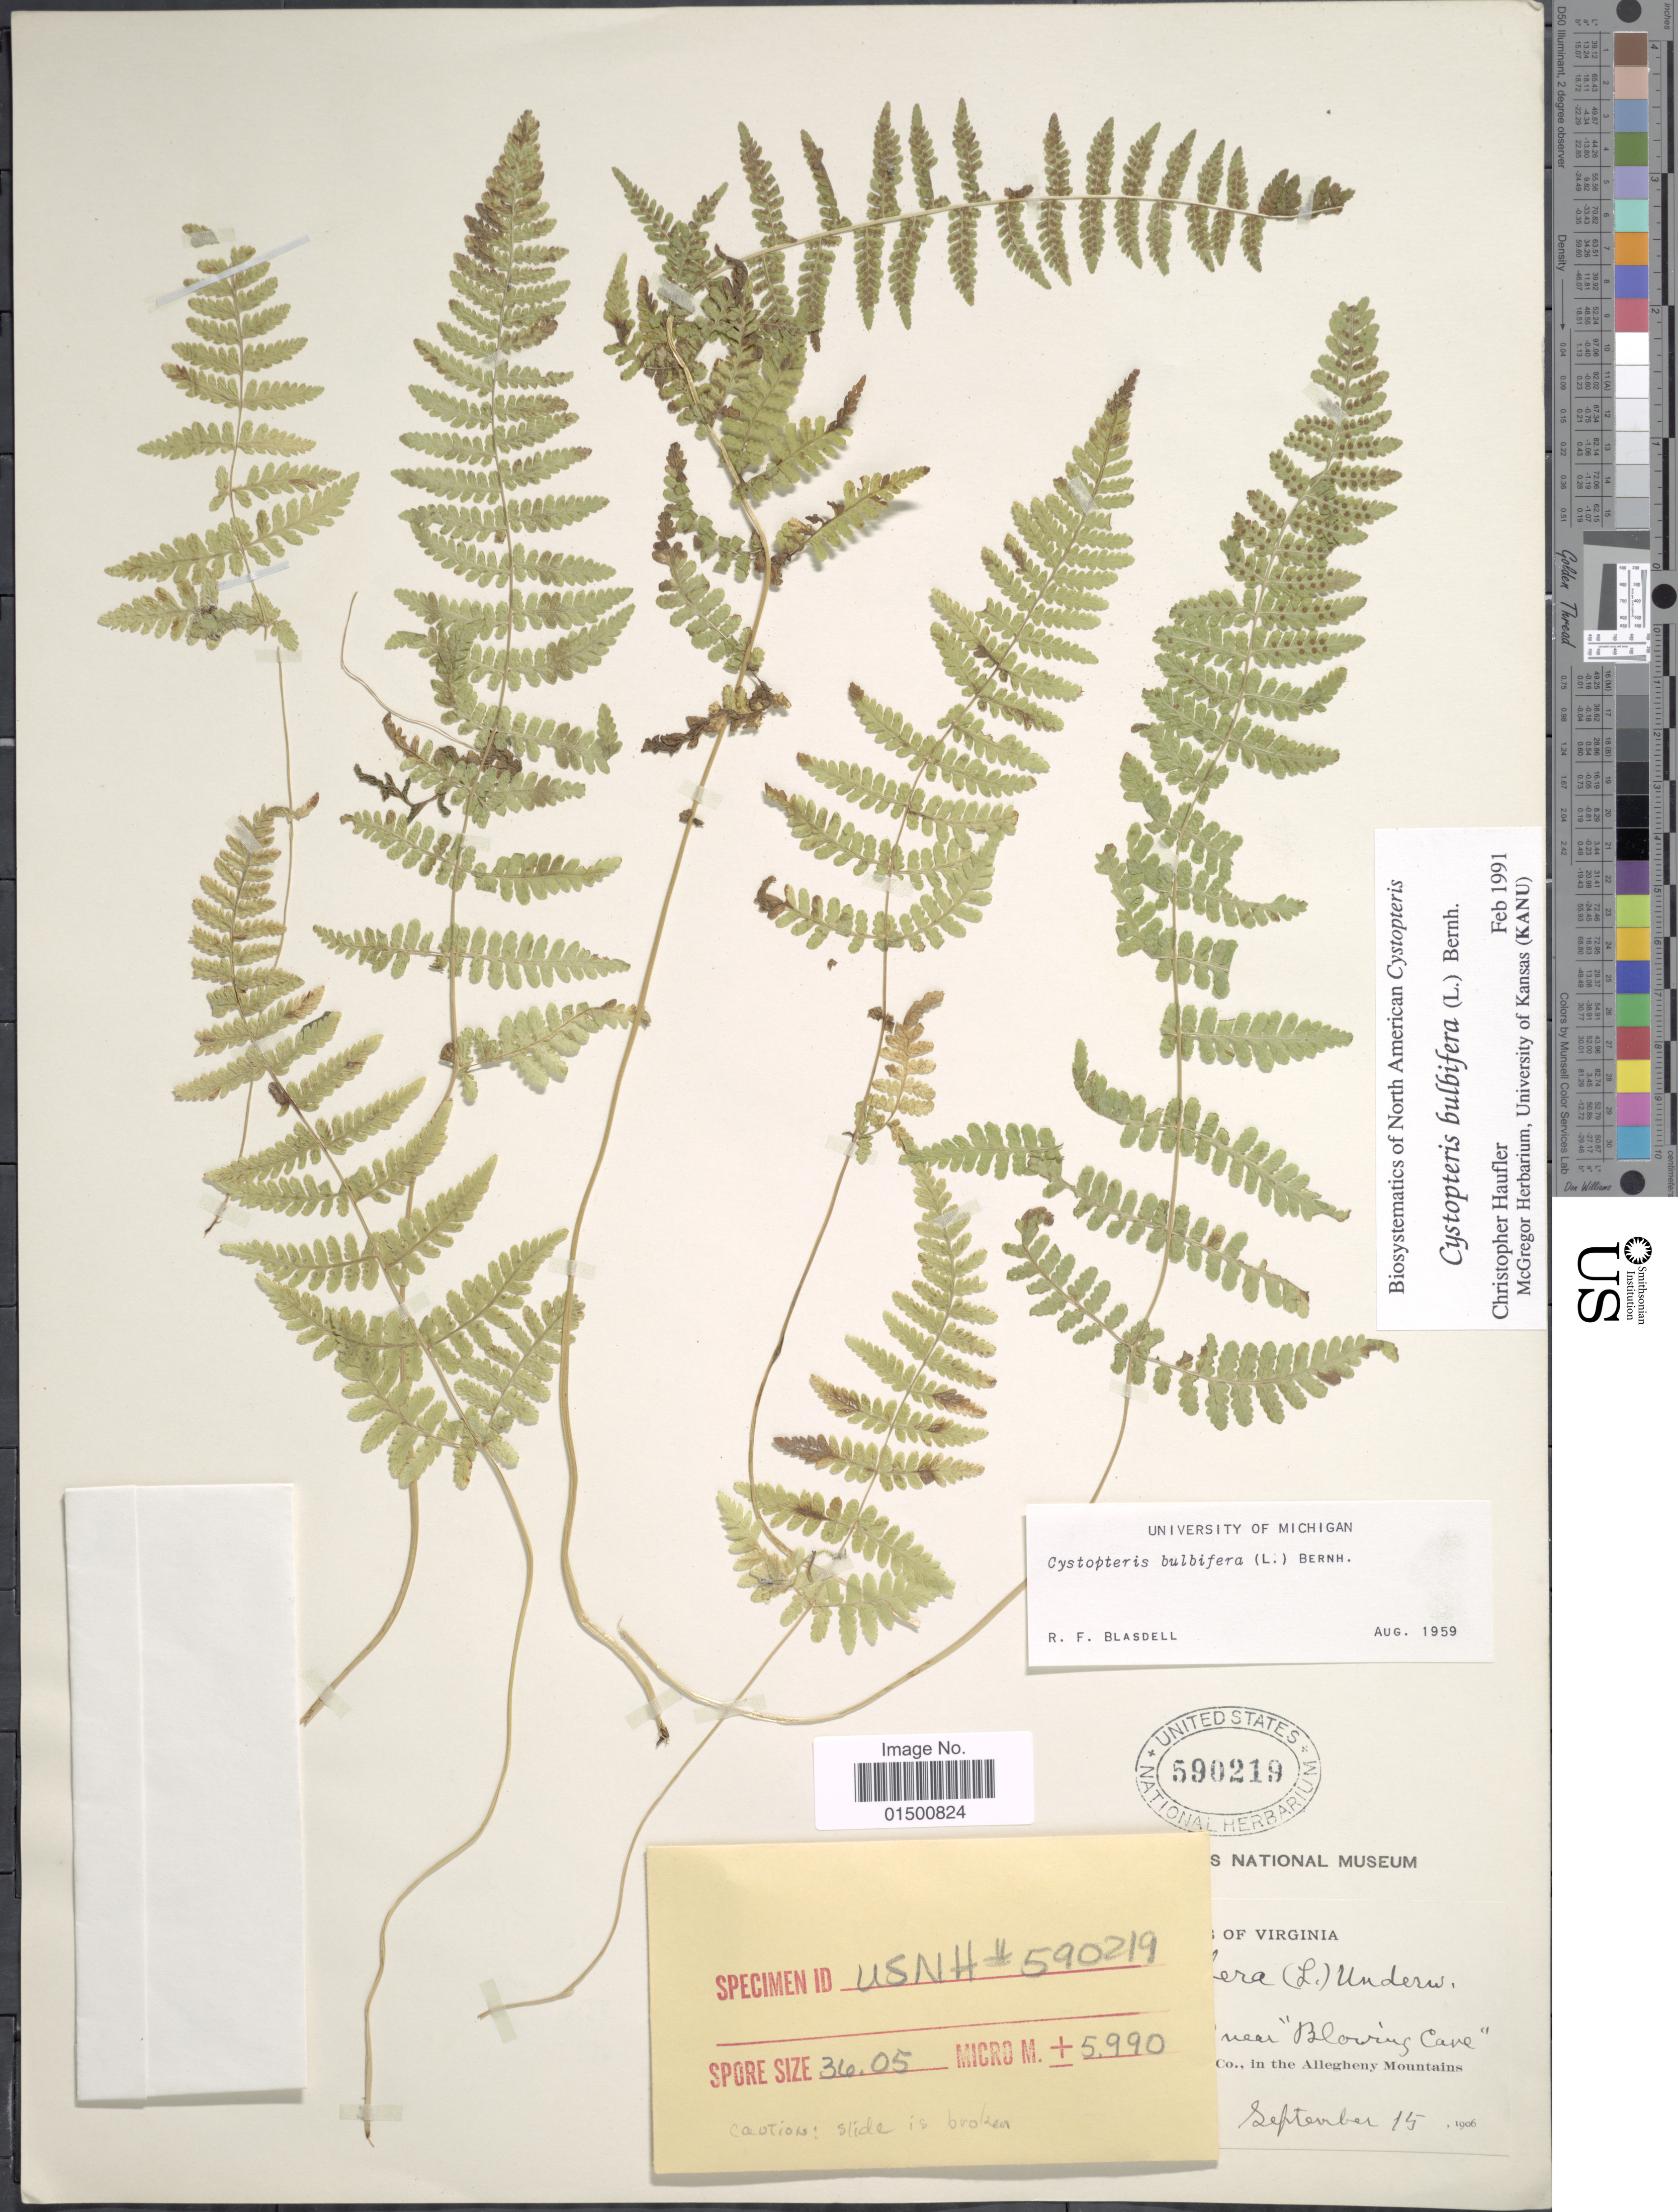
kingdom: Plantae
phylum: Tracheophyta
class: Polypodiopsida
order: Polypodiales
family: Cystopteridaceae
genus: Cystopteris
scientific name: Cystopteris bulbifera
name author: (L.) Bernh.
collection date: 1906-09-15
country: United States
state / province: Virginia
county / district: Rappahannock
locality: [illegible text]Near Blowing Cave, [illegible text] Co., in the Allegheny Mountains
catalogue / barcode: US 590219